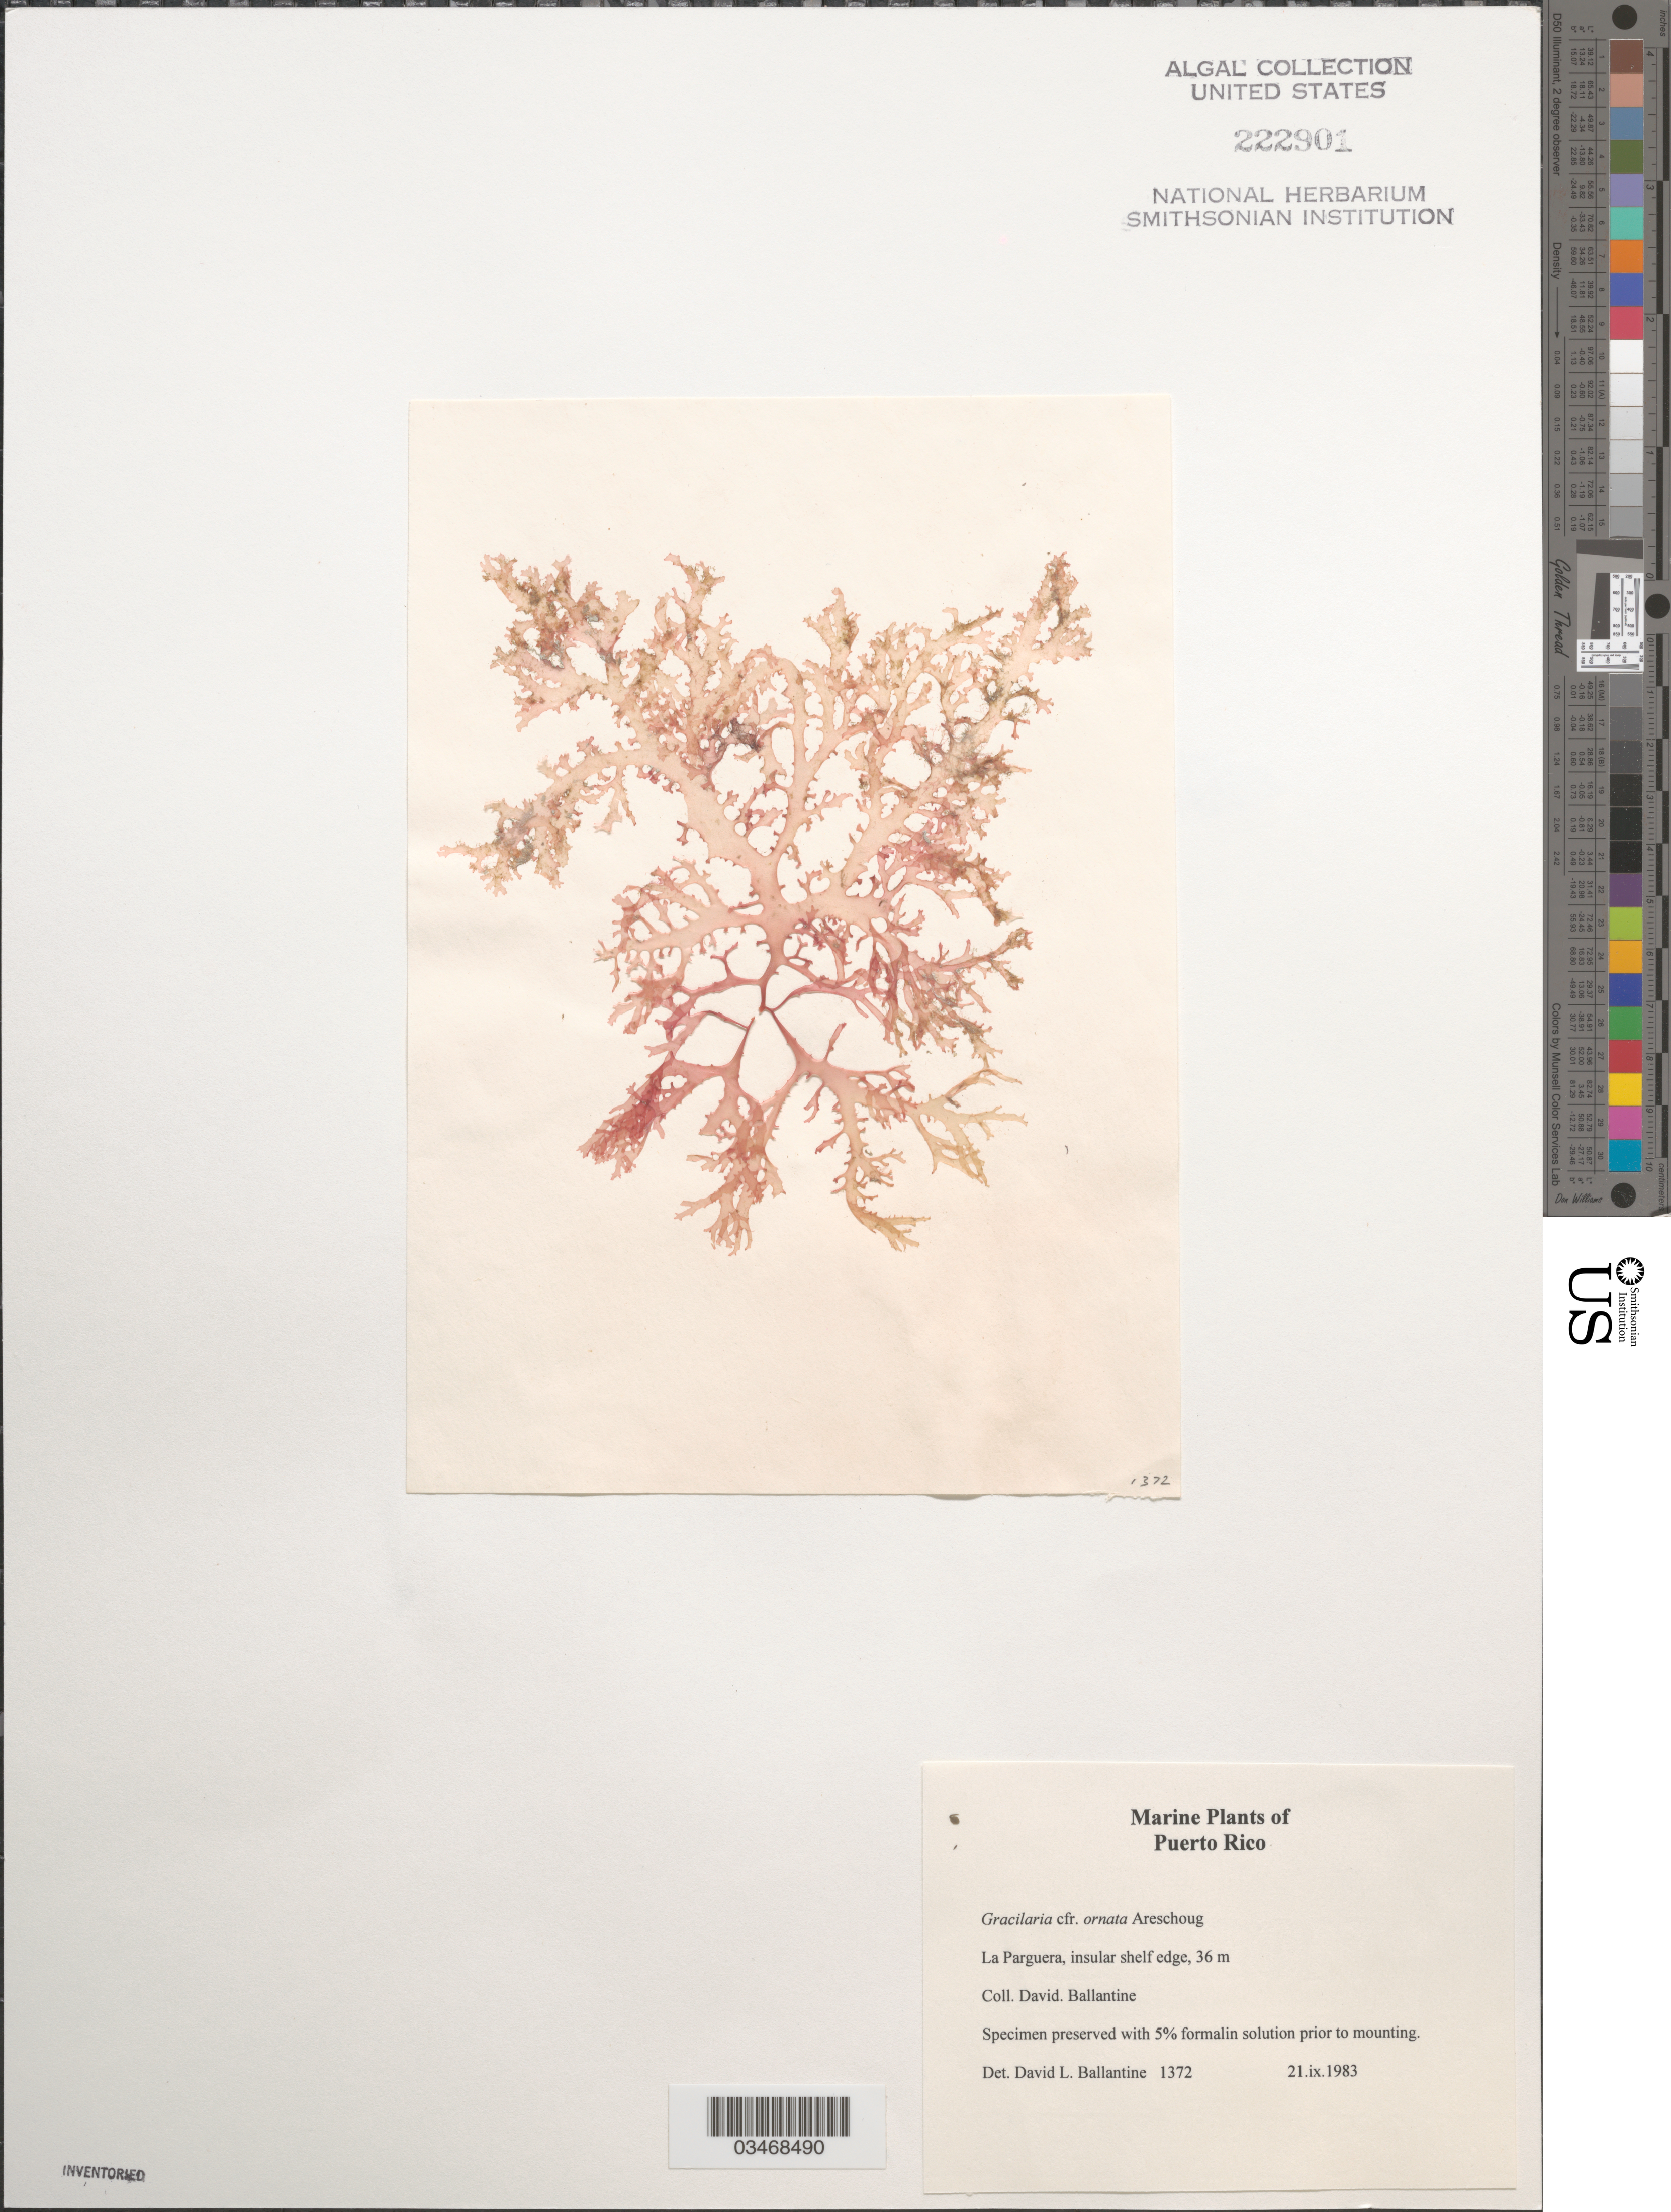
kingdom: Plantae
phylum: Rhodophyta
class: Florideophyceae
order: Gracilariales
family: Gracilariaceae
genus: Gracilaria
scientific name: Gracilaria ornata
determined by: Ballantine, D. L.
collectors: D.L. Ballantine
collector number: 1372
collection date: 1983-09-21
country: Puerto Rico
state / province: Lajas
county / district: La Parguera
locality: Insular shelf edge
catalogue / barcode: US 222901